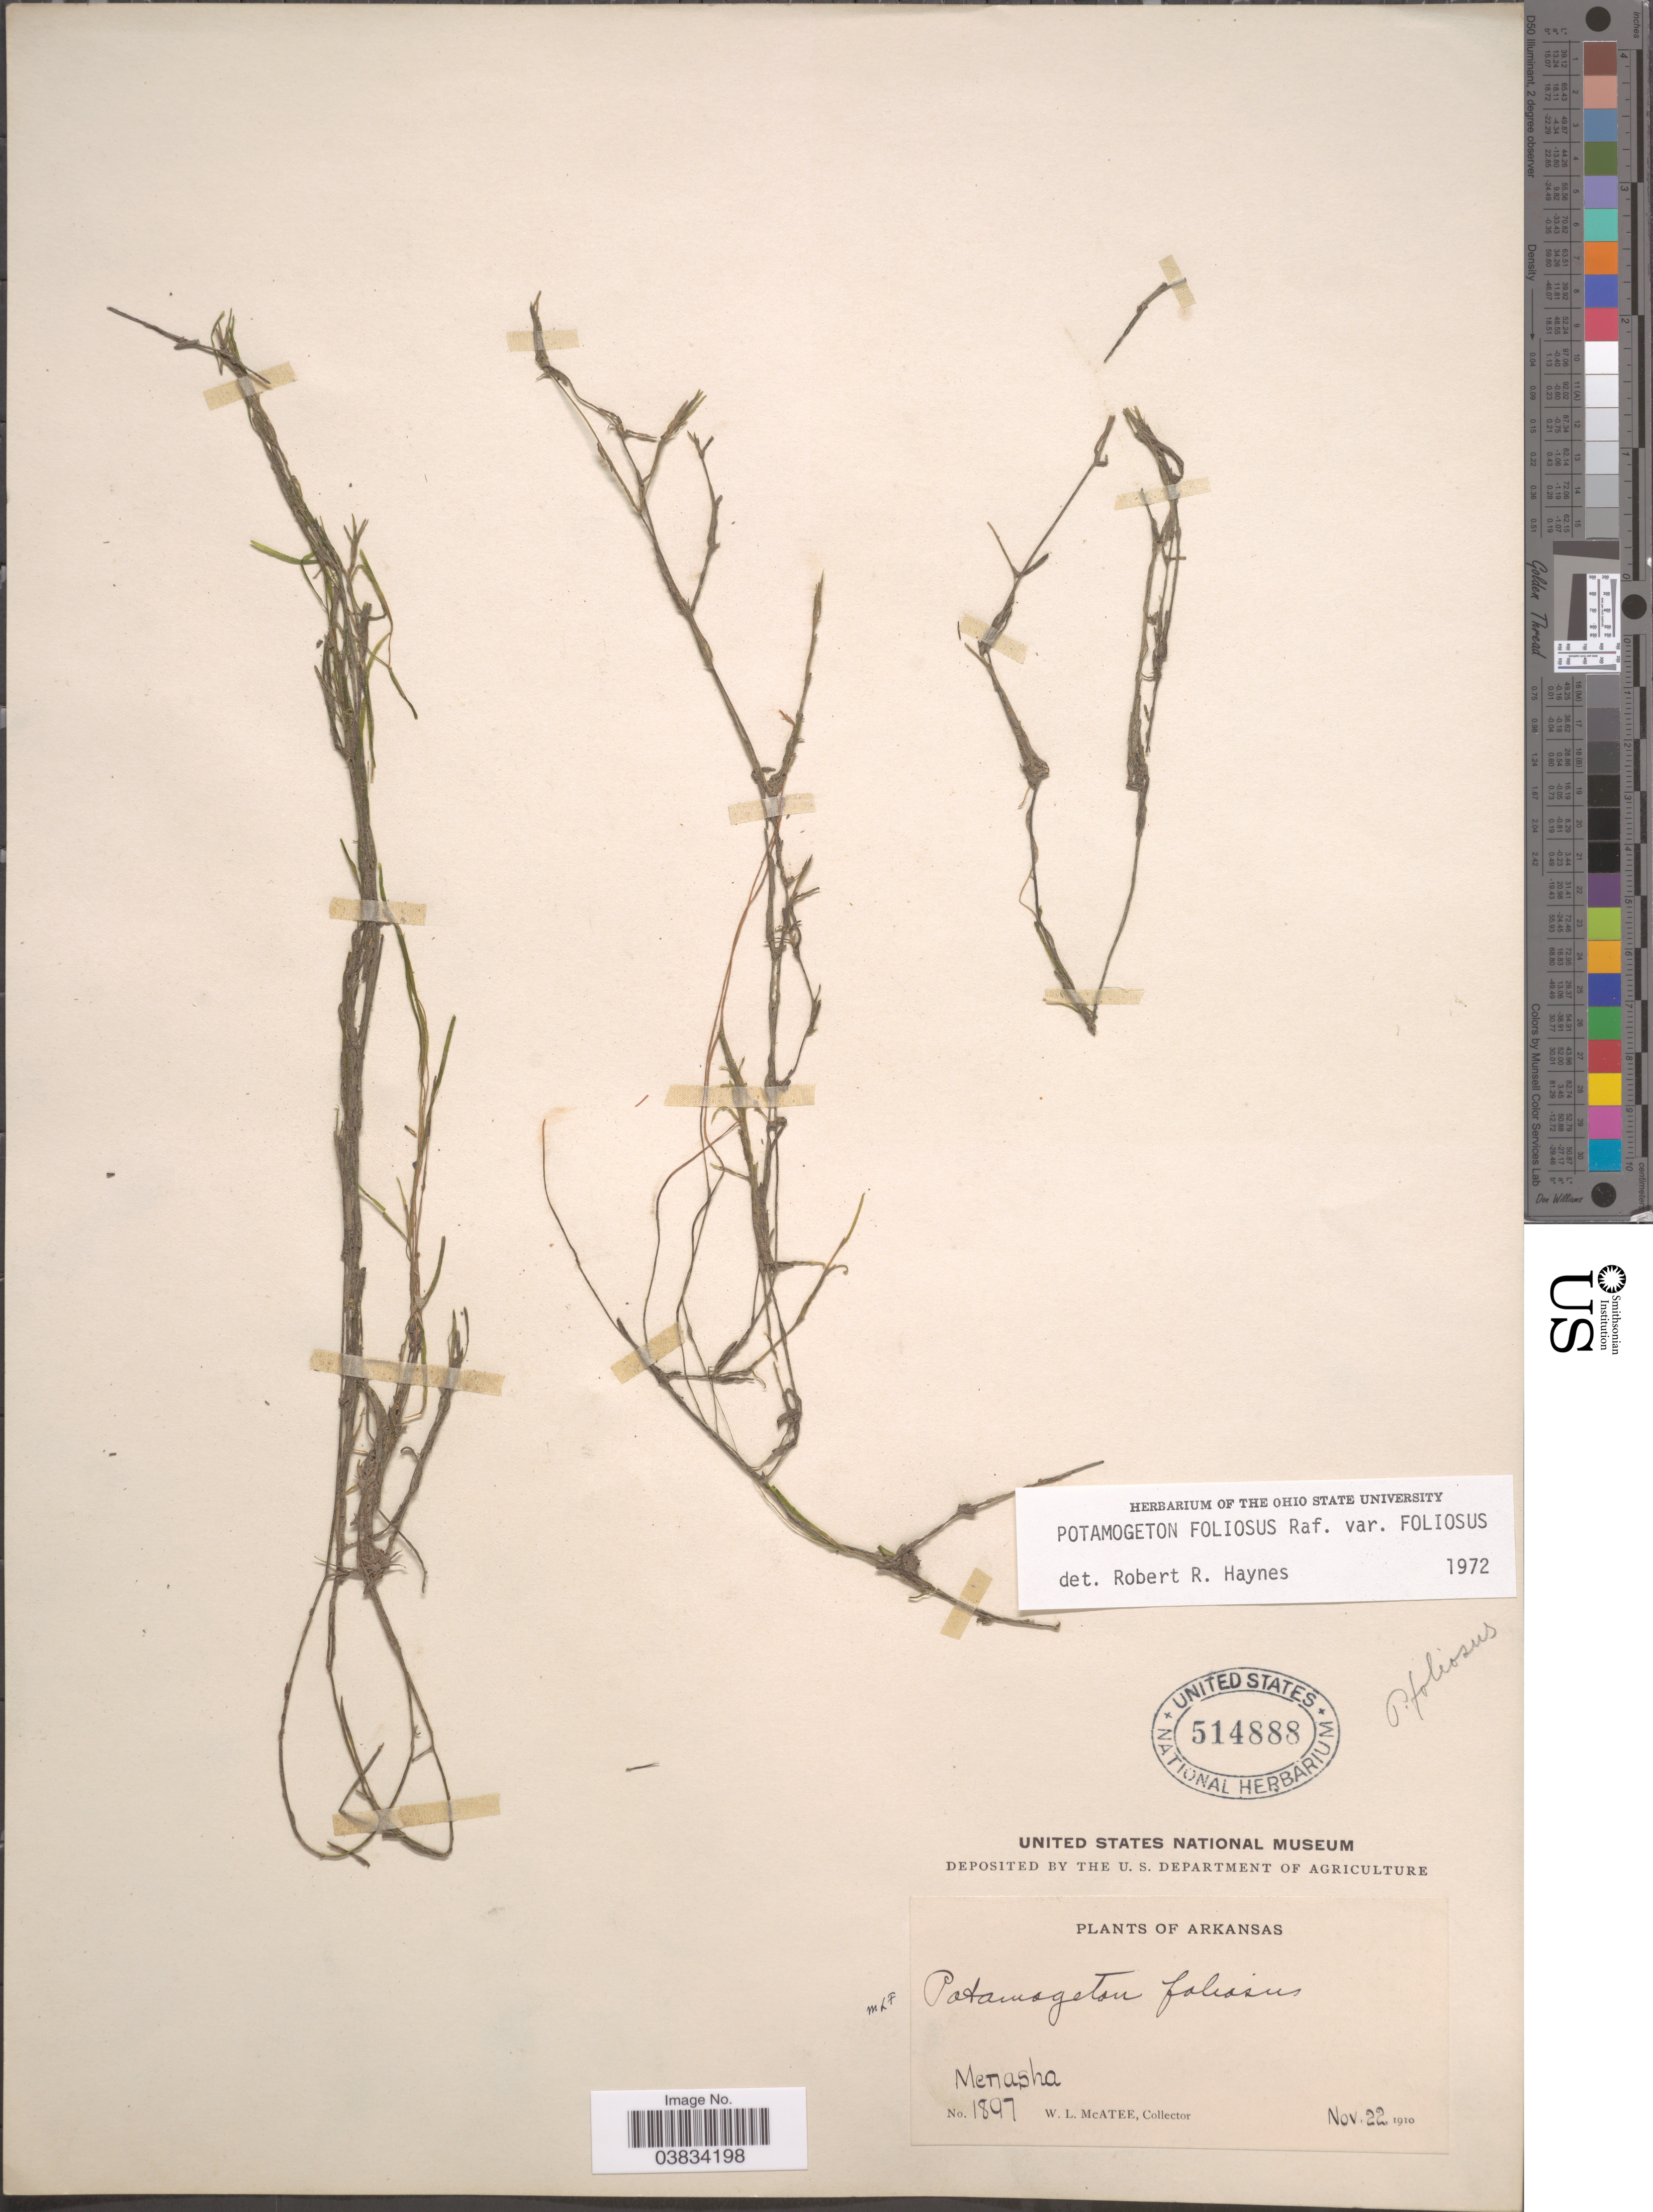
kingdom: Plantae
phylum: Tracheophyta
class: Liliopsida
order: Alismatales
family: Potamogetonaceae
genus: Potamogeton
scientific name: Potamogeton foliosus var. foliosus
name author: Raf.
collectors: W. McAtee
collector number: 1897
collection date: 1910-11-22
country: United States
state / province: Arkansas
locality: Menasha.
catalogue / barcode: US 514888